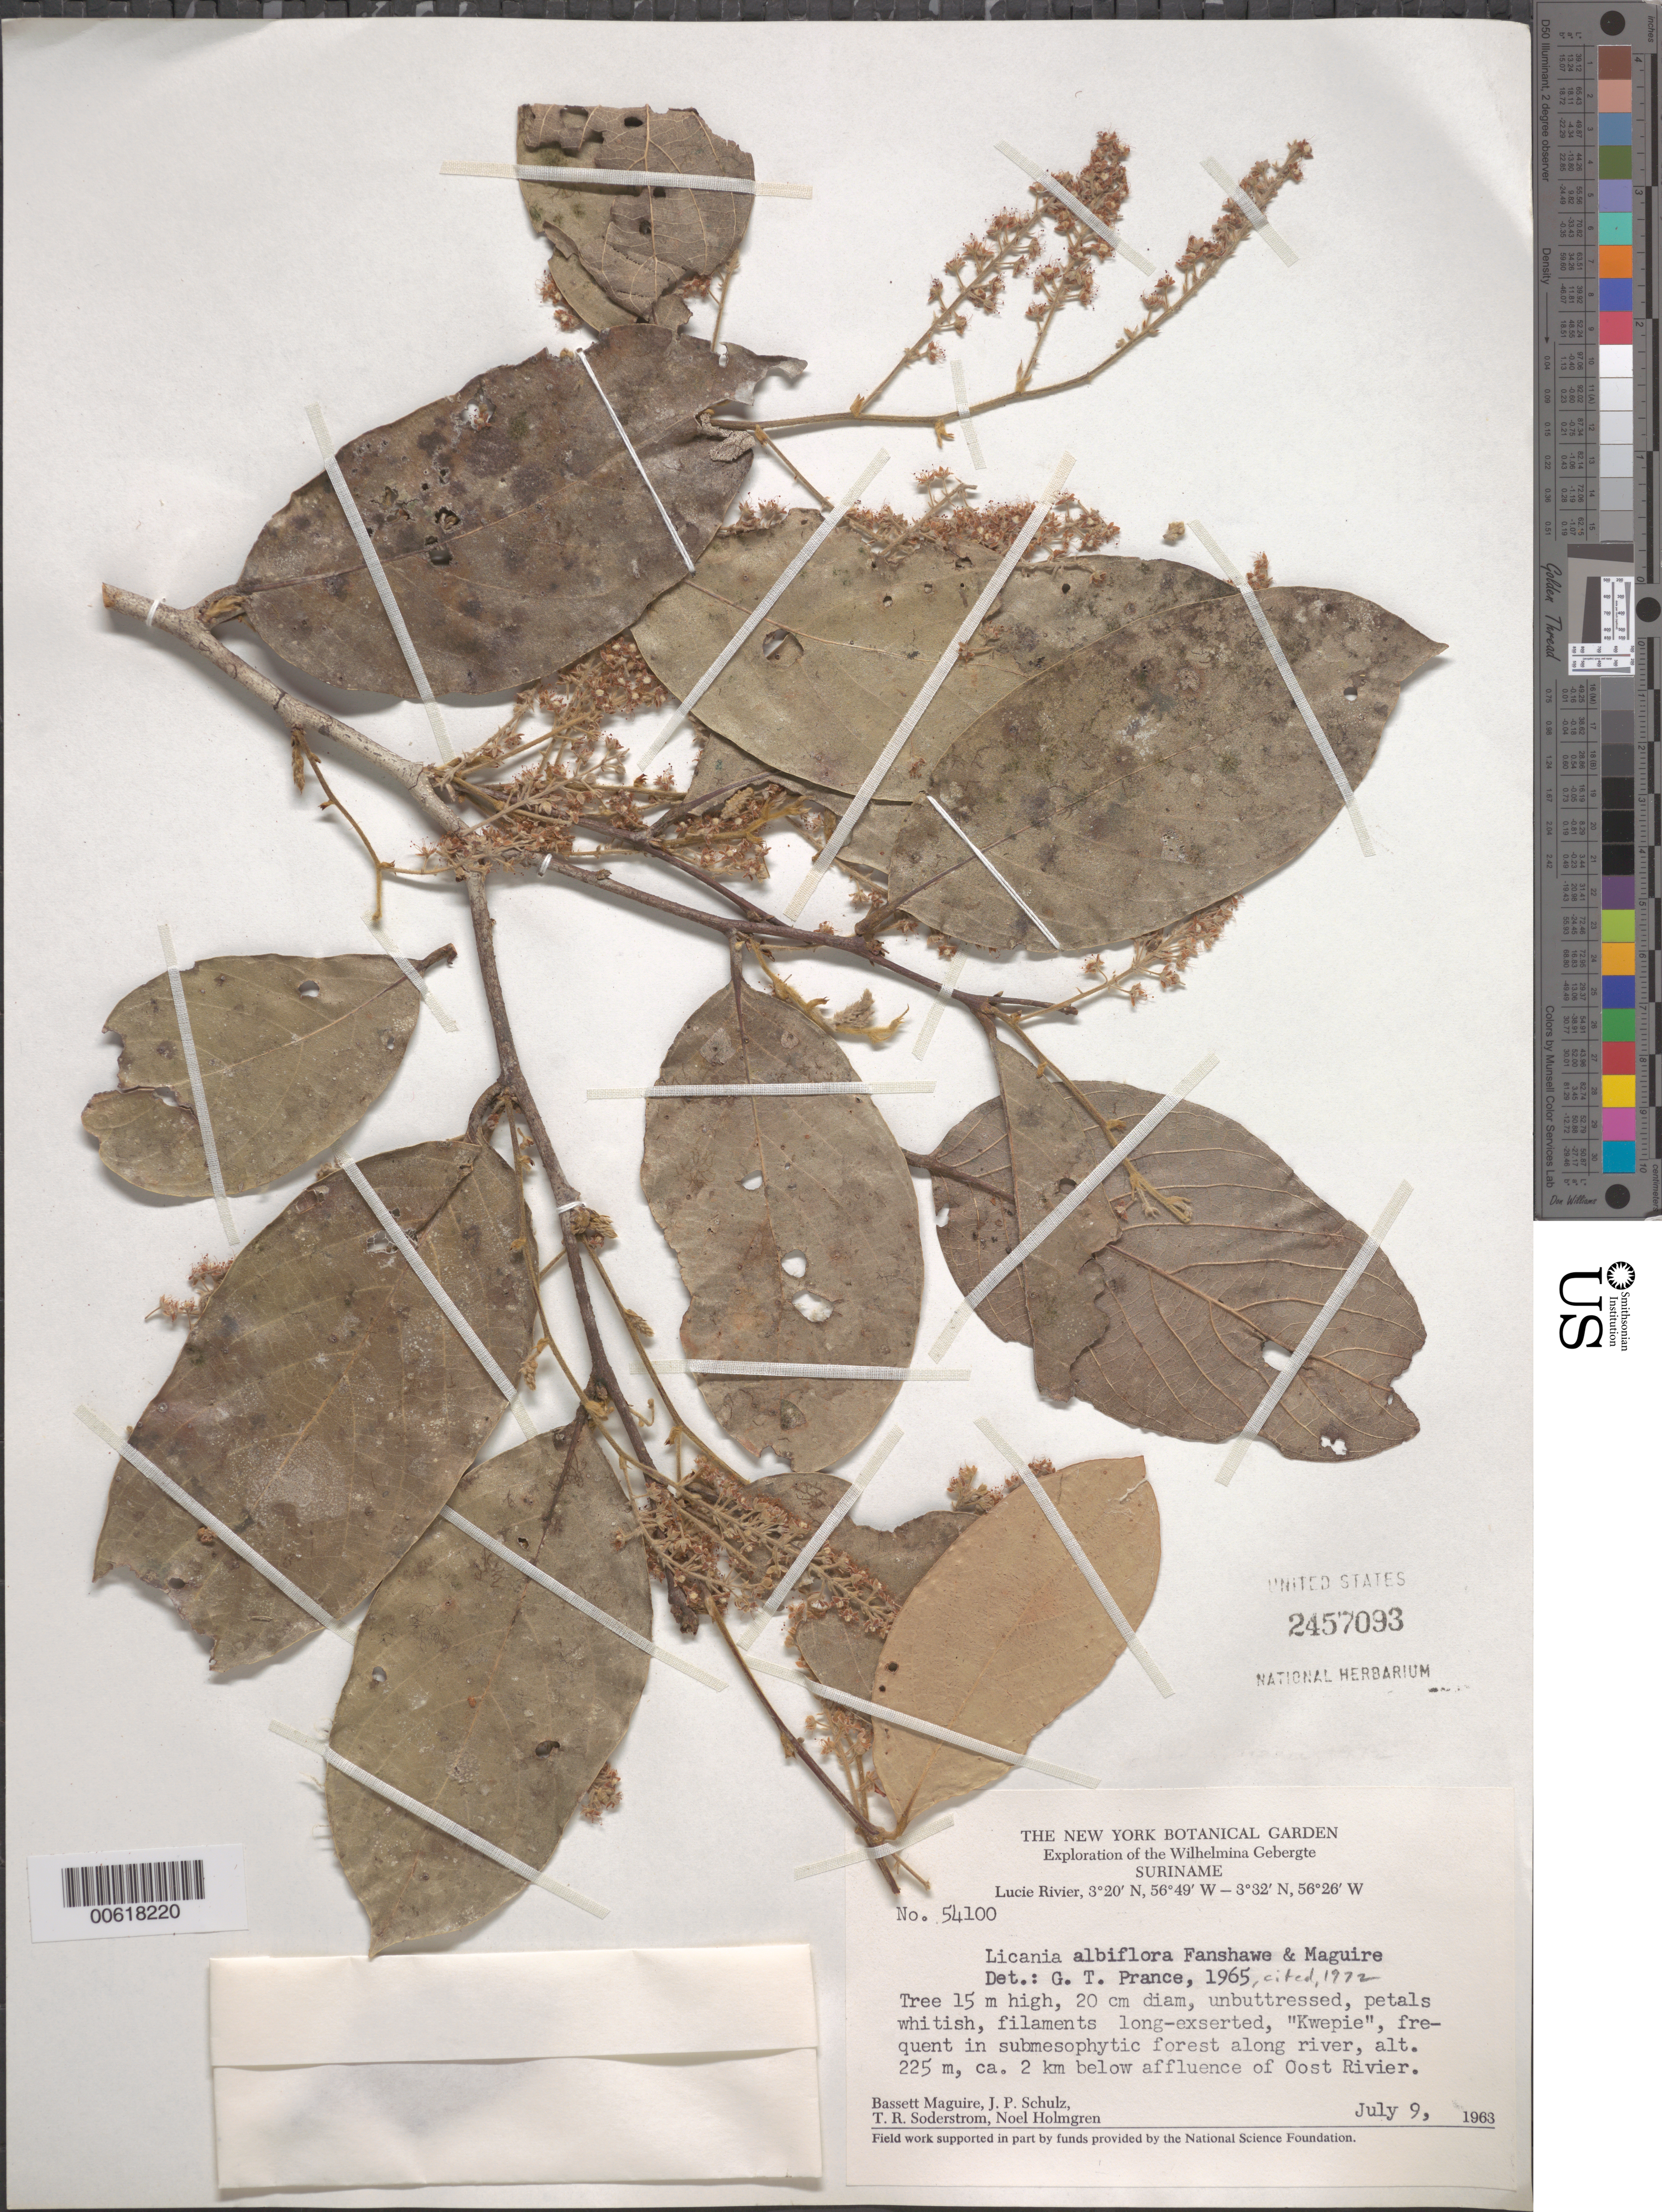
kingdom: Plantae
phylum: Tracheophyta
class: Magnoliopsida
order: Malpighiales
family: Chrysobalanaceae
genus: Leptobalanus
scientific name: Leptobalanus albiflorus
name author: (Fanshawe) Sothers & Prance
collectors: B. Maguire, J. P. Schulz, T. R. Soderstrom & N. H. Holmgren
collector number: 54100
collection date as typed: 9-Jul-63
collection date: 1963-07-09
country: Suriname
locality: Lucie R., 2 km below confluence with Oost R., Wilhelmina Gebergte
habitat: Submesophytic forest along river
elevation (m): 225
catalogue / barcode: US 2457093